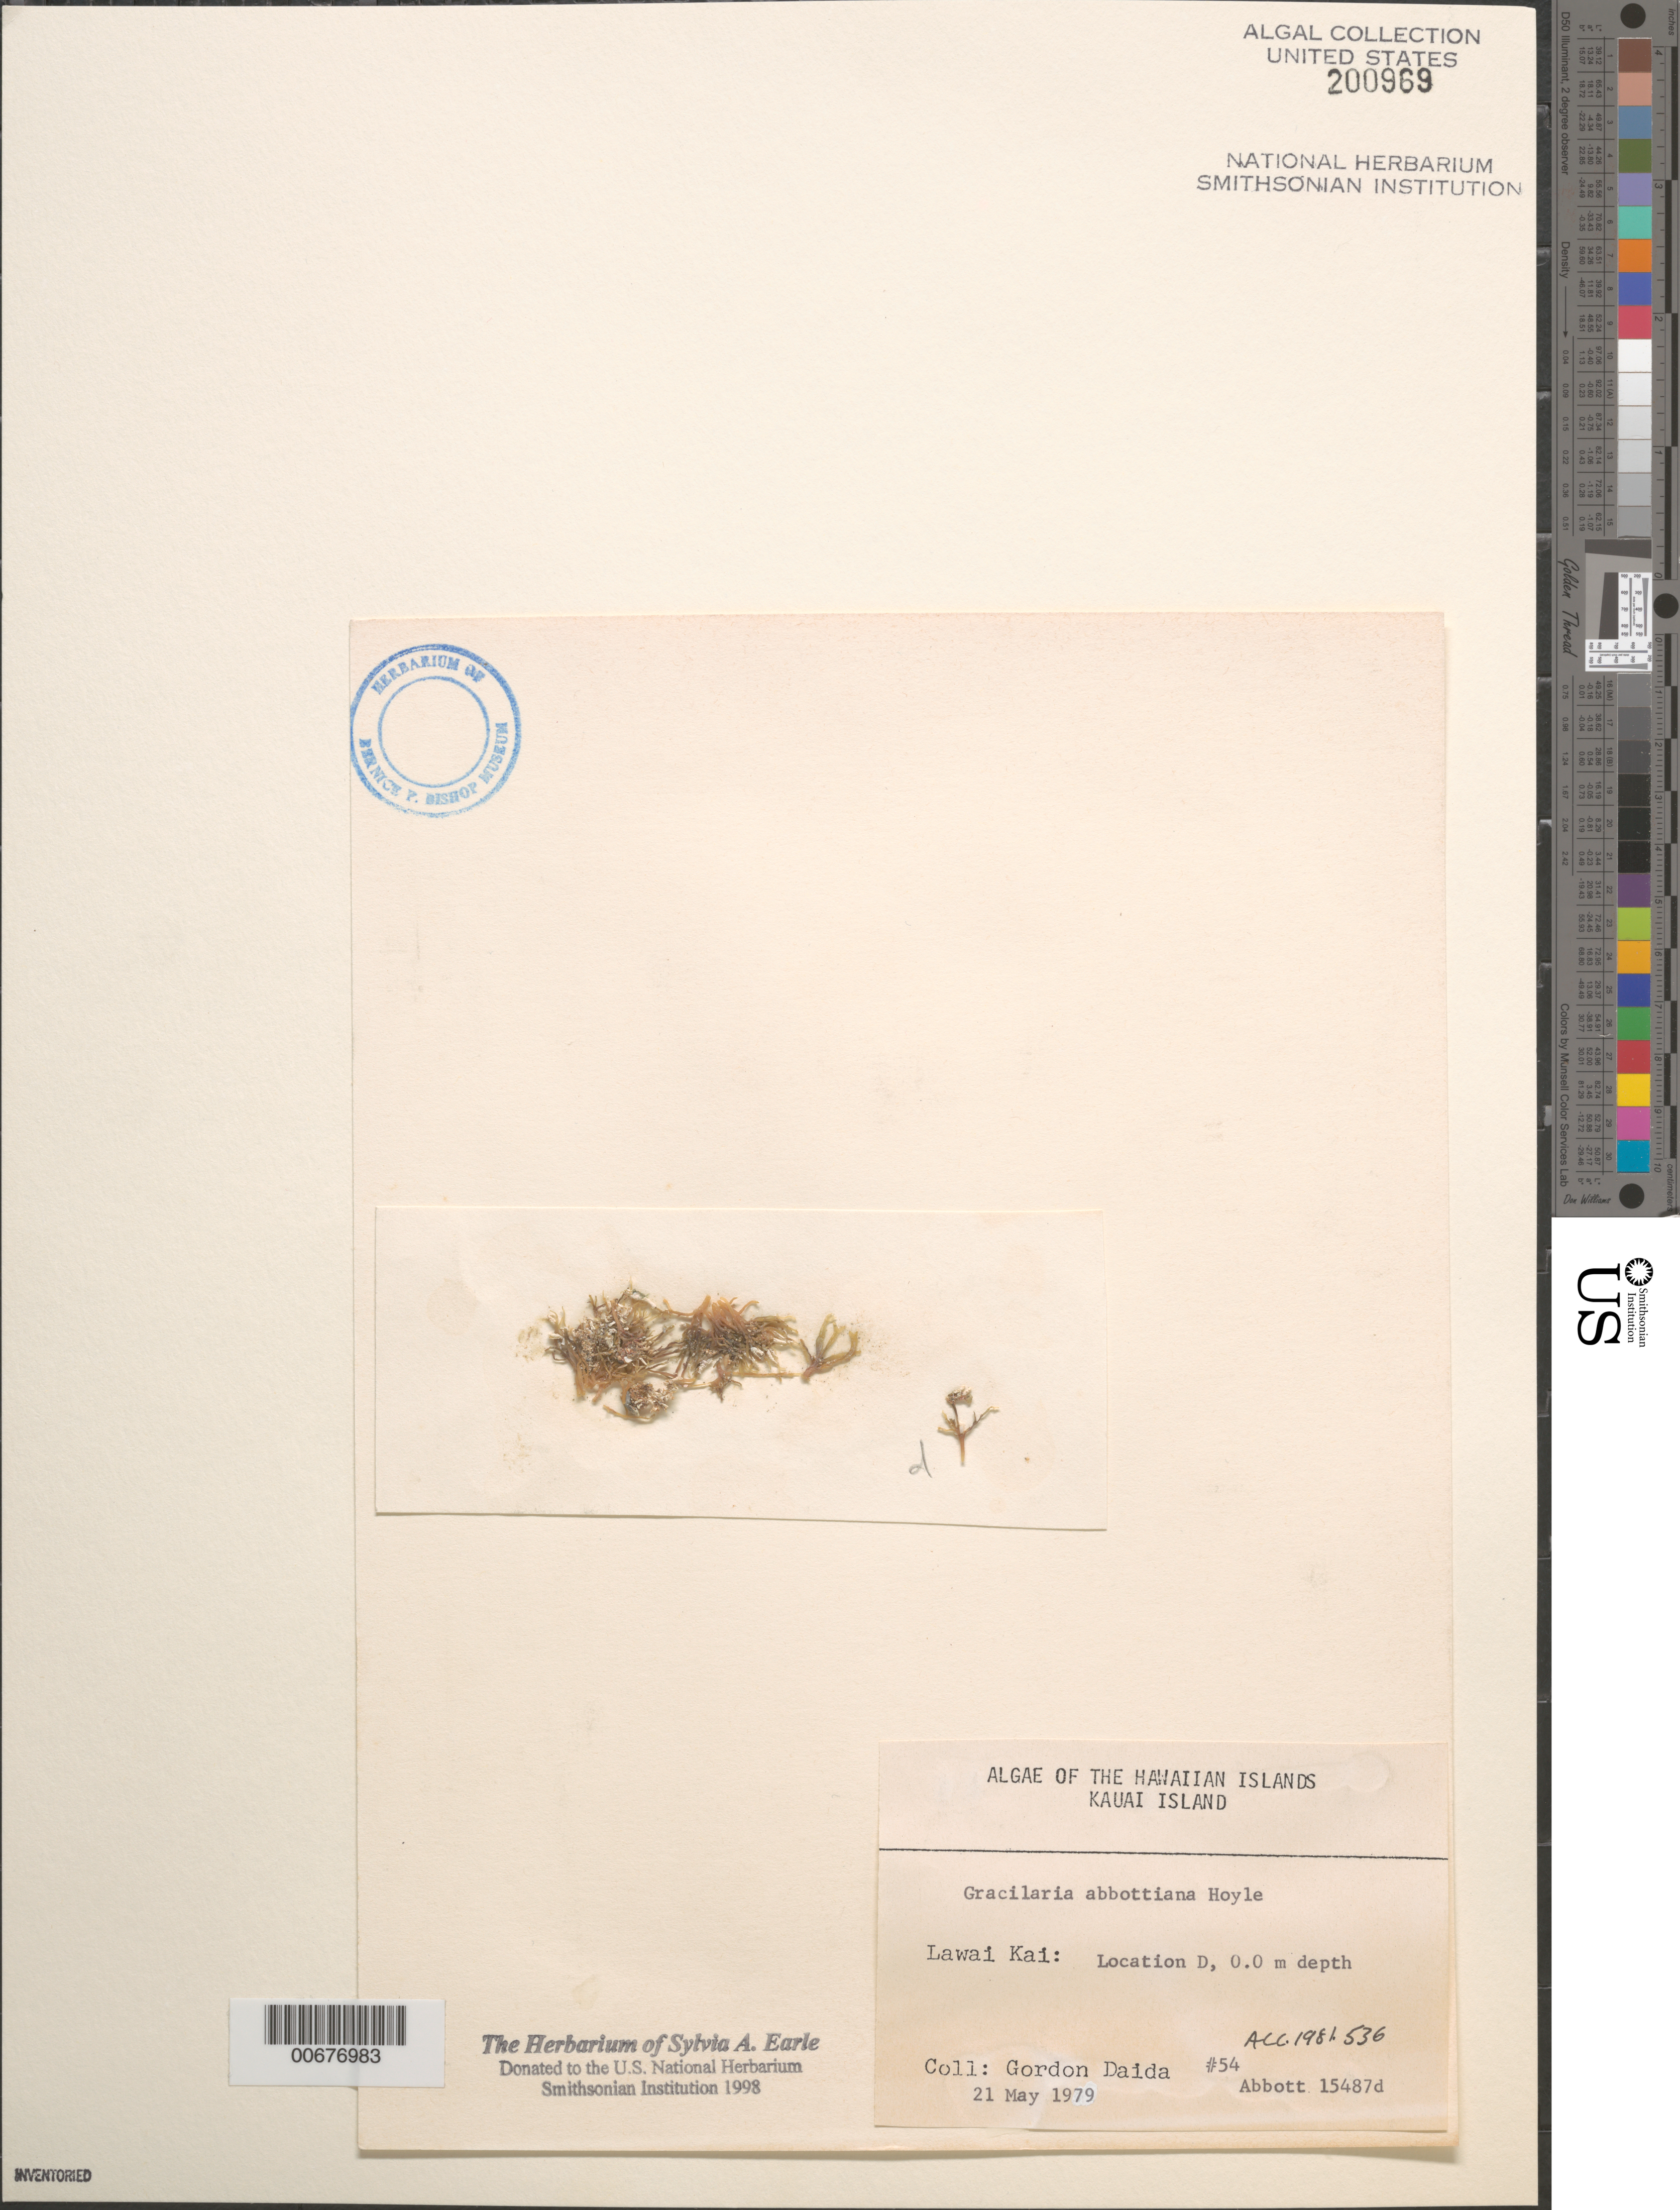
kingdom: Plantae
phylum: Rhodophyta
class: Florideophyceae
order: Gracilariales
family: Gracilariaceae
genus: Gracilaria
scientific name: Gracilaria abbottiana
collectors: G. Daida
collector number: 54 & IAA 15487d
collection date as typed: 21 May 1979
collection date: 1979-05-21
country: United States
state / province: Hawaii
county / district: Kauai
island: Kaua'i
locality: Lawai Kai, Location D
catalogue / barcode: US 200969